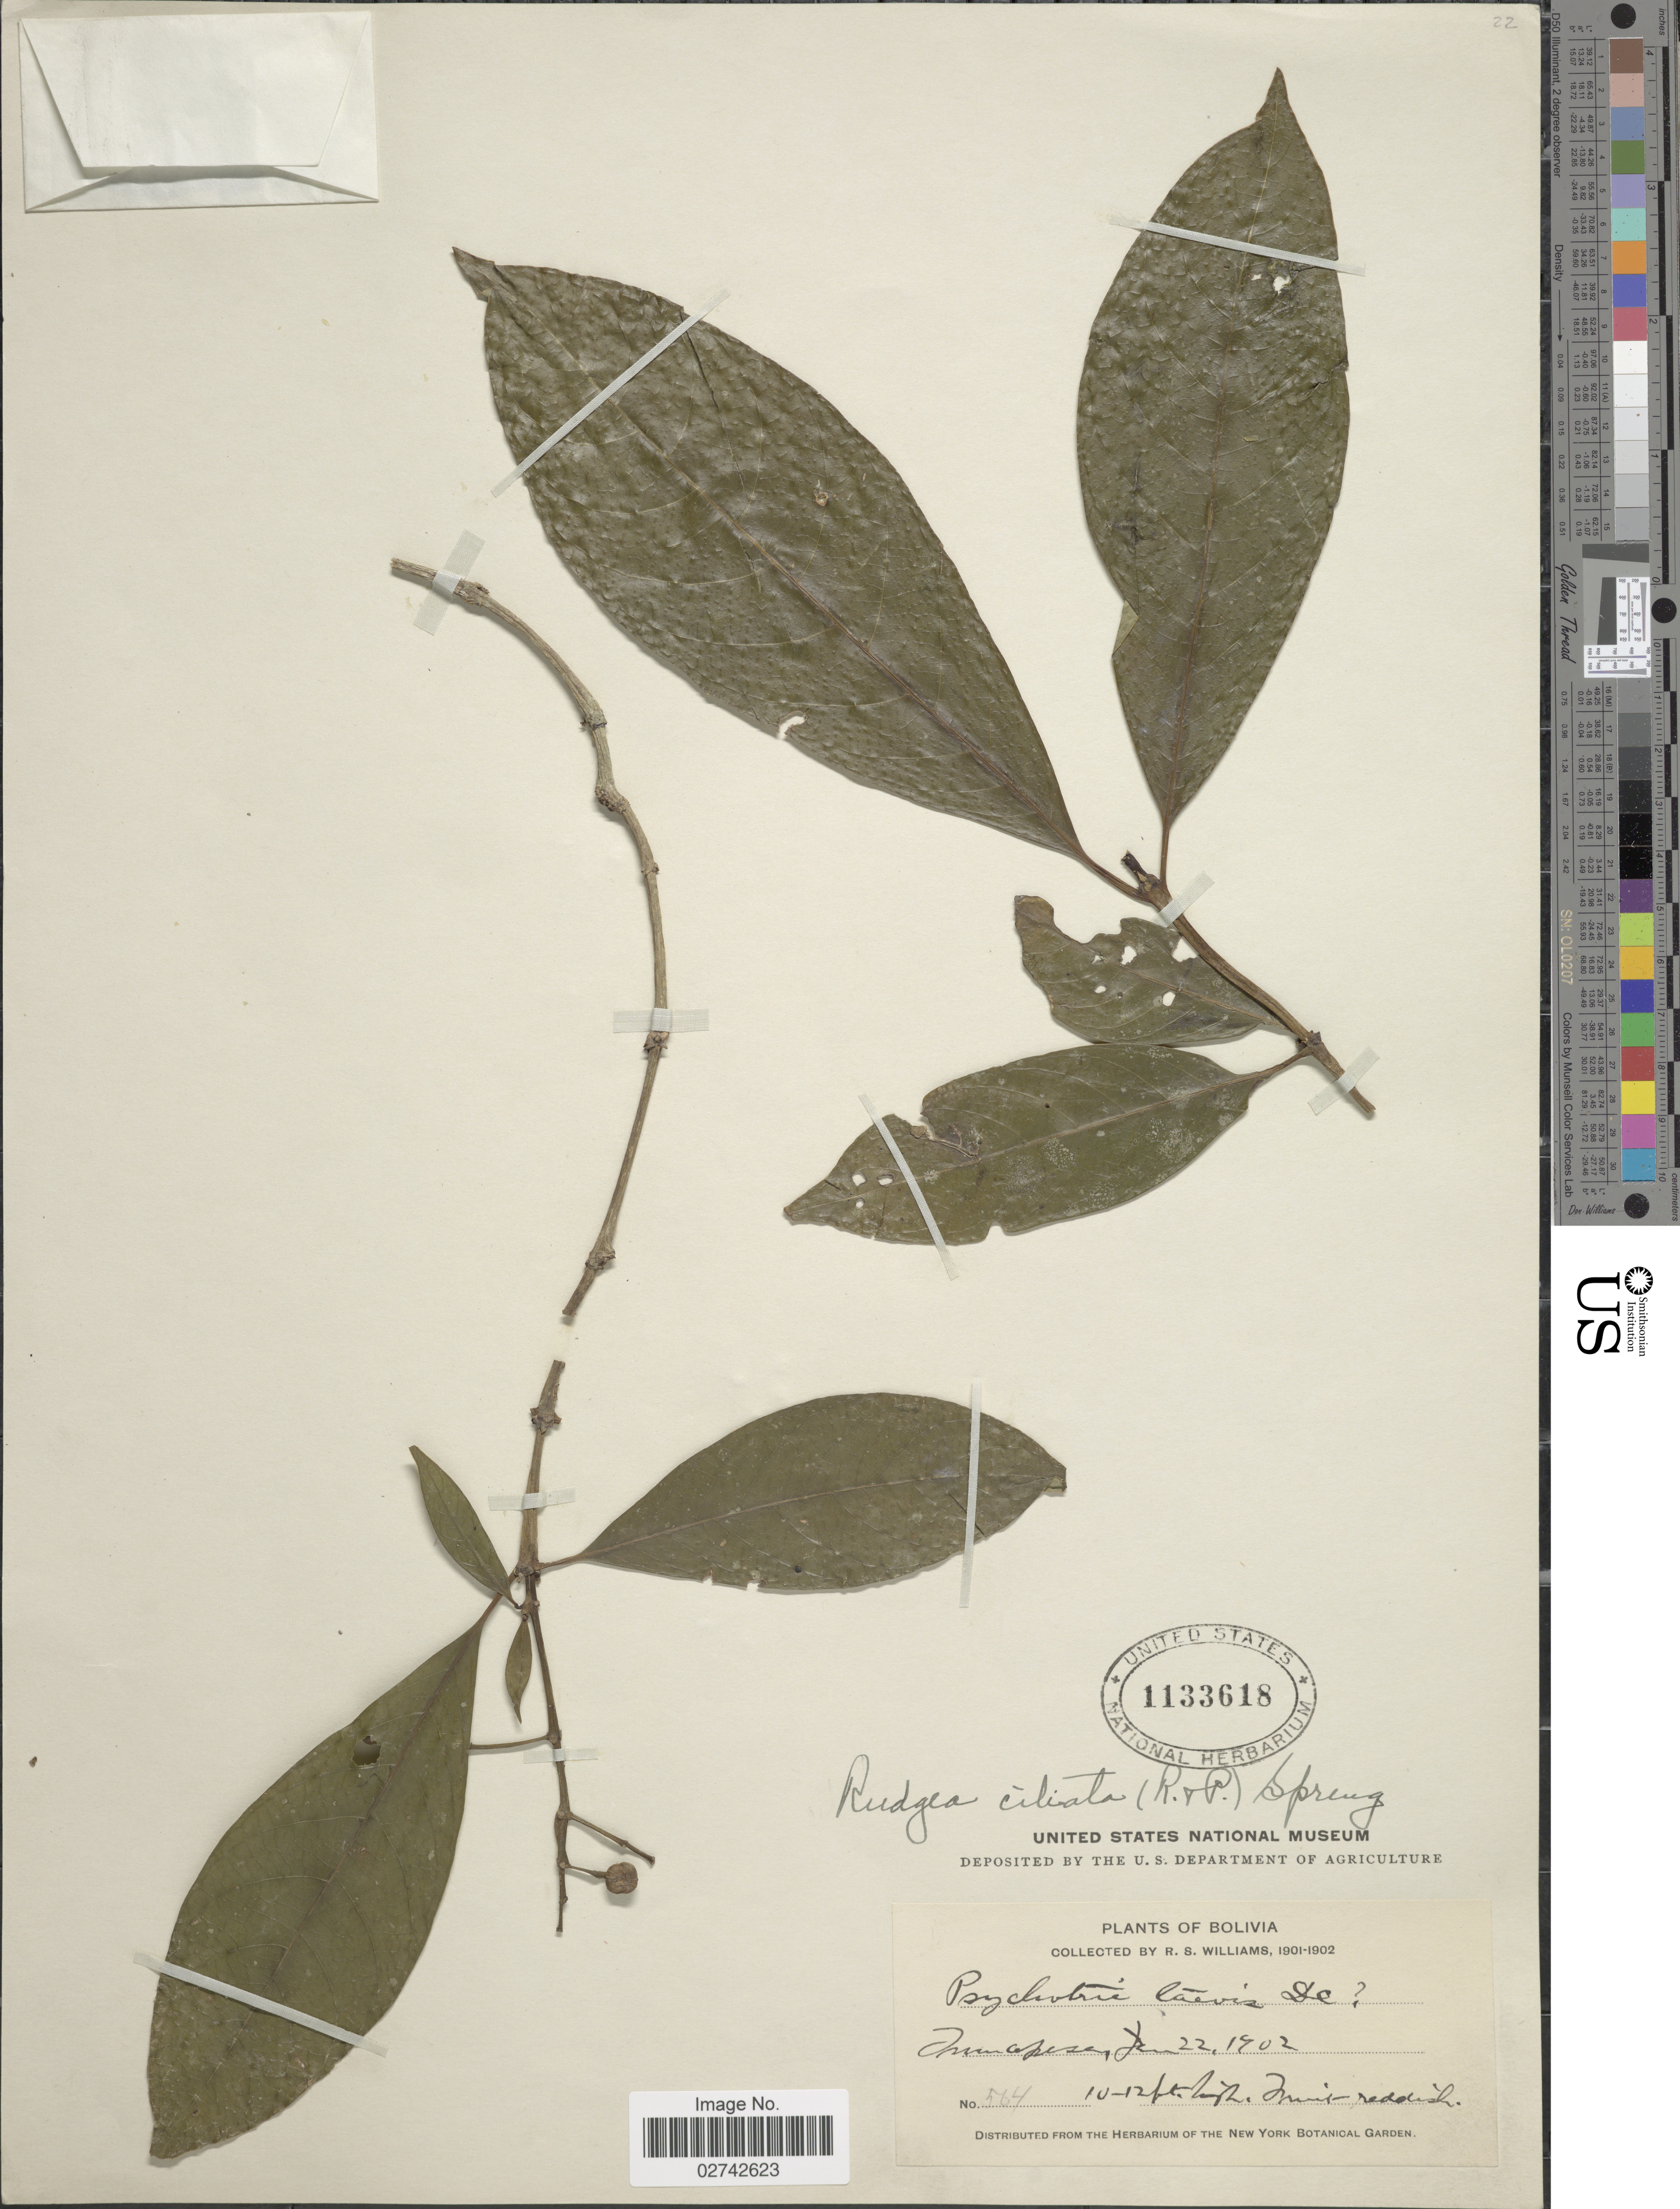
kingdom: Plantae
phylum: Tracheophyta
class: Magnoliopsida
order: Gentianales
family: Rubiaceae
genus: Rudgea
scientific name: Rudgea ciliata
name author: (Ruiz & Pav.) Spreng.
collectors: R. S. Williams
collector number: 564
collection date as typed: Jan. 22, 1902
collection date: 1902-01-22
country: Bolivia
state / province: La Paz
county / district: Iturralde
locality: Tumupasa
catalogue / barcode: US 1133618